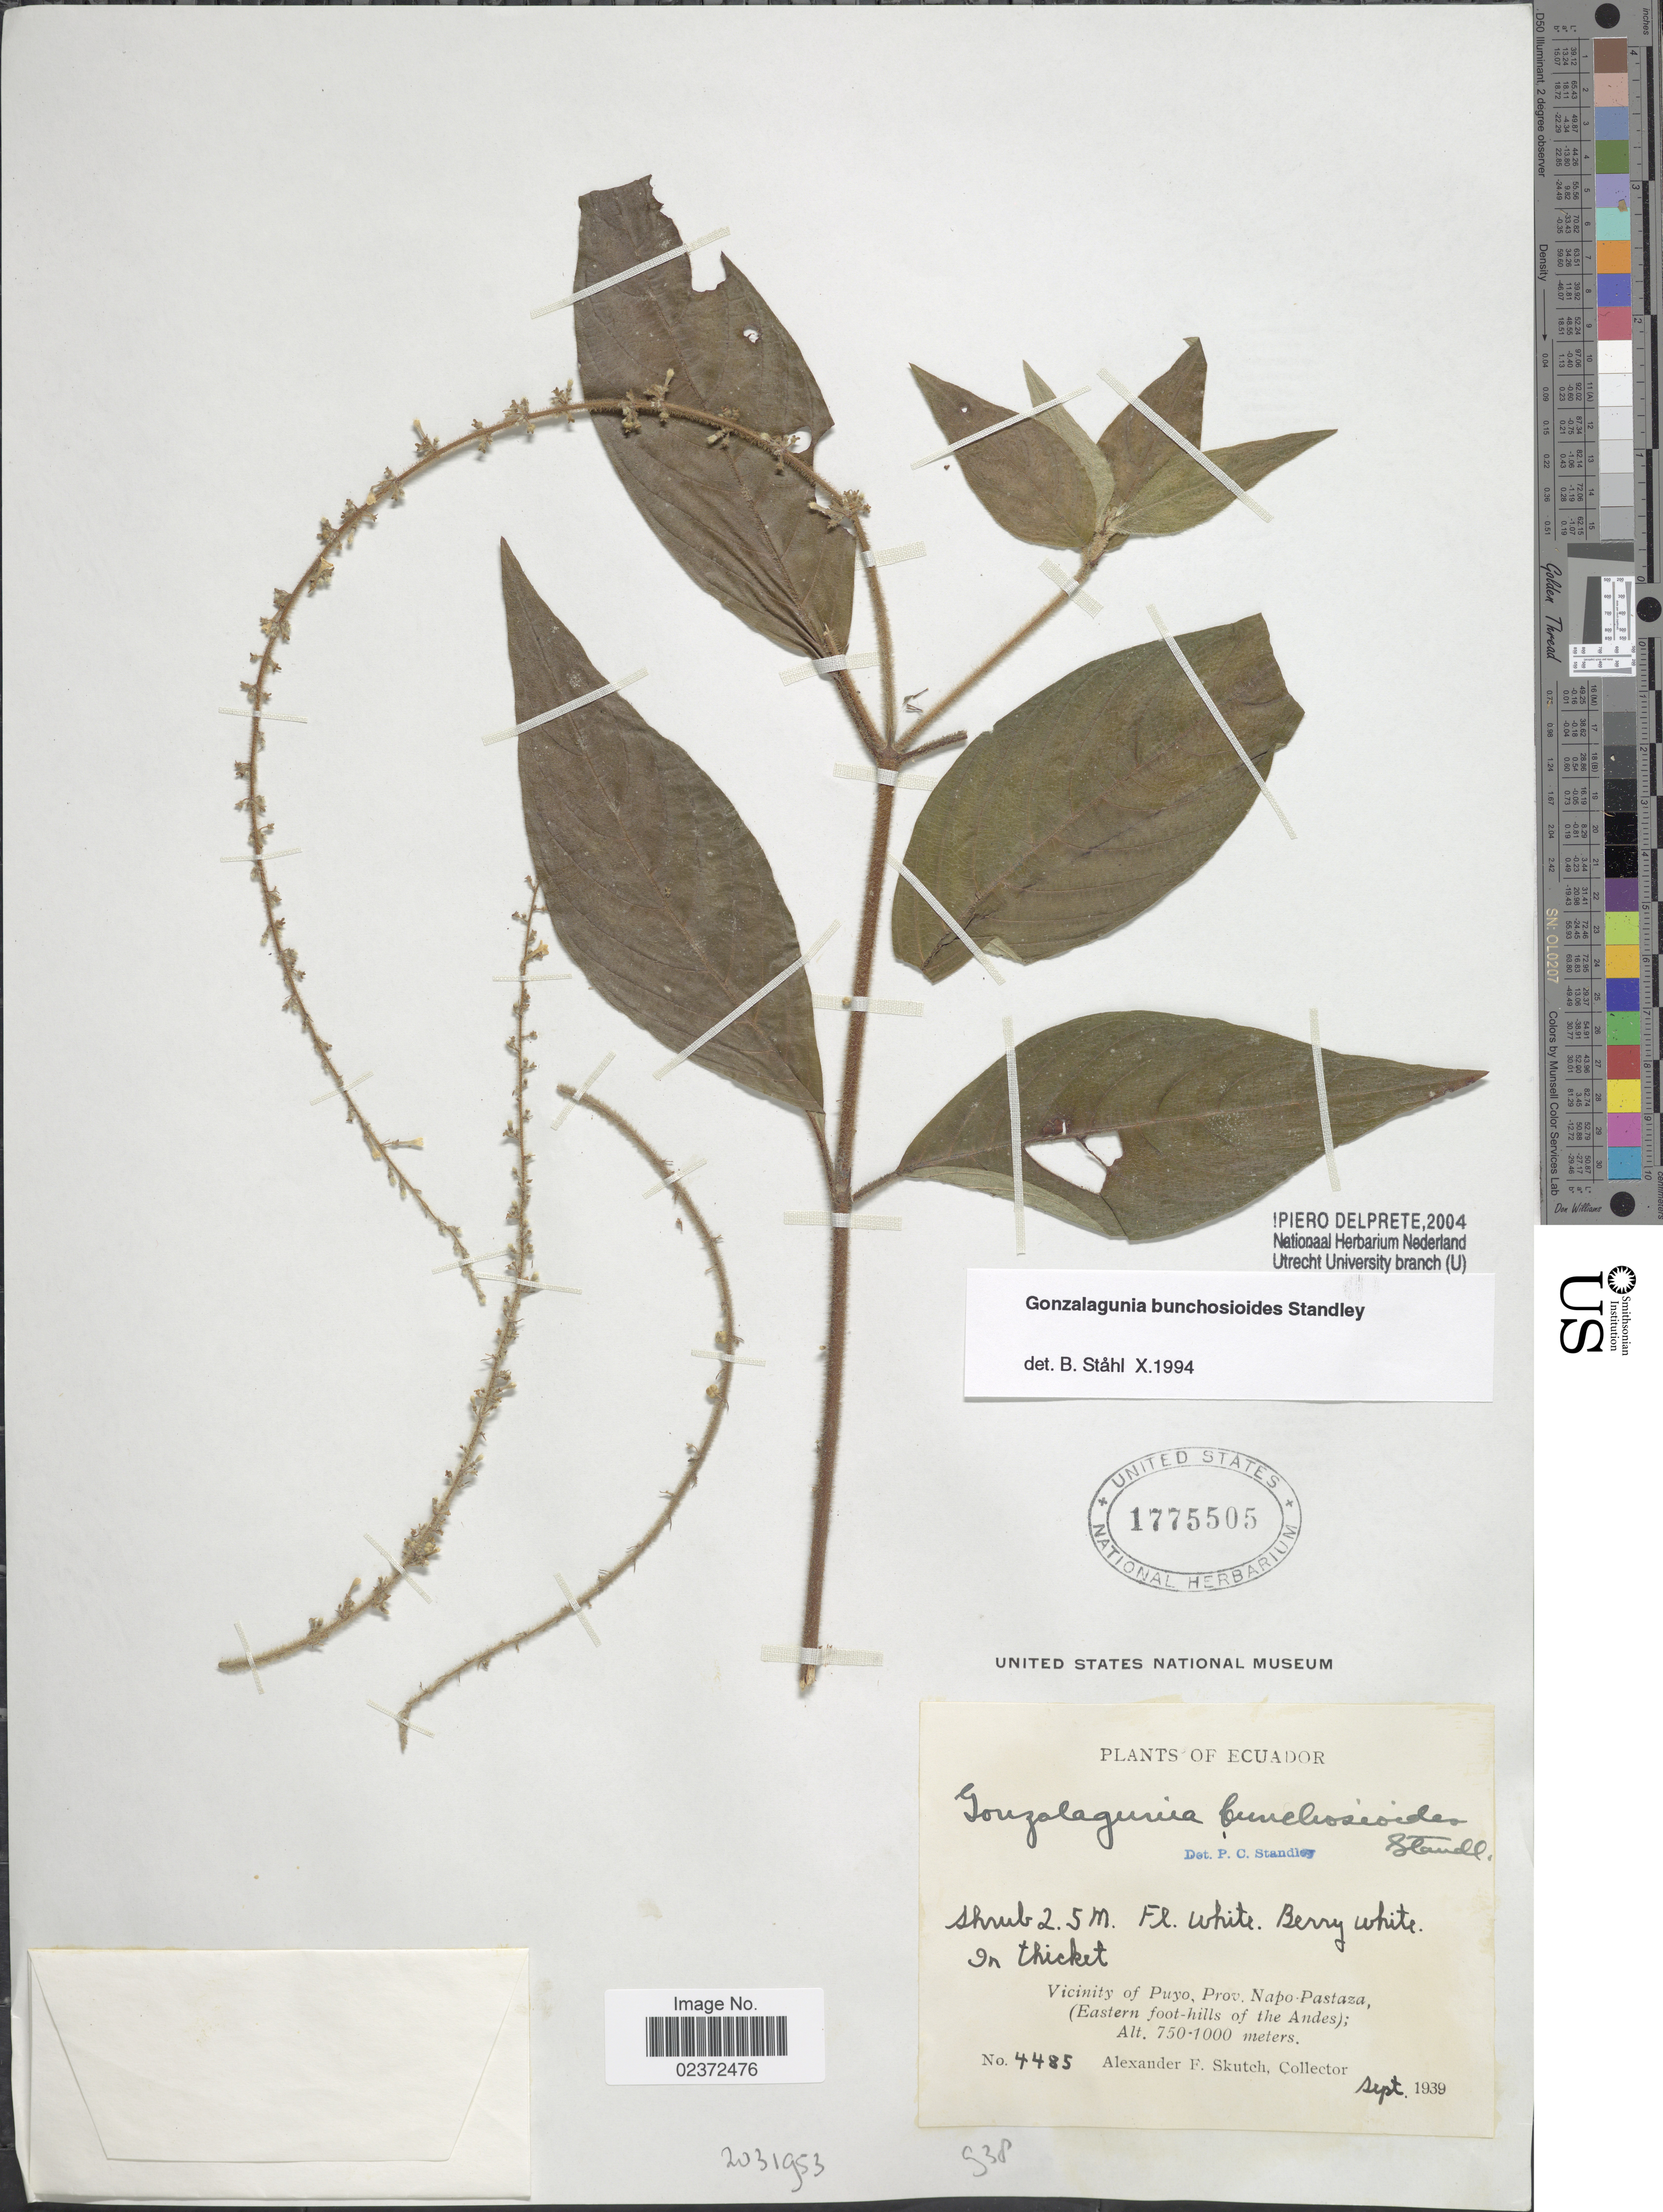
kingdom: Plantae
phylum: Tracheophyta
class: Magnoliopsida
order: Gentianales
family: Rubiaceae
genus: Gonzalagunia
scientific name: Gonzalagunia bunchosioides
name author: Standl.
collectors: A. F. Skutch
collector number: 4485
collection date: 1939-09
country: Ecuador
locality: Vicinity of Puyo, Prov. Napo-Pastaza, (Eastern foot-hills of the Andes)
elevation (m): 750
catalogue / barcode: US 1775505